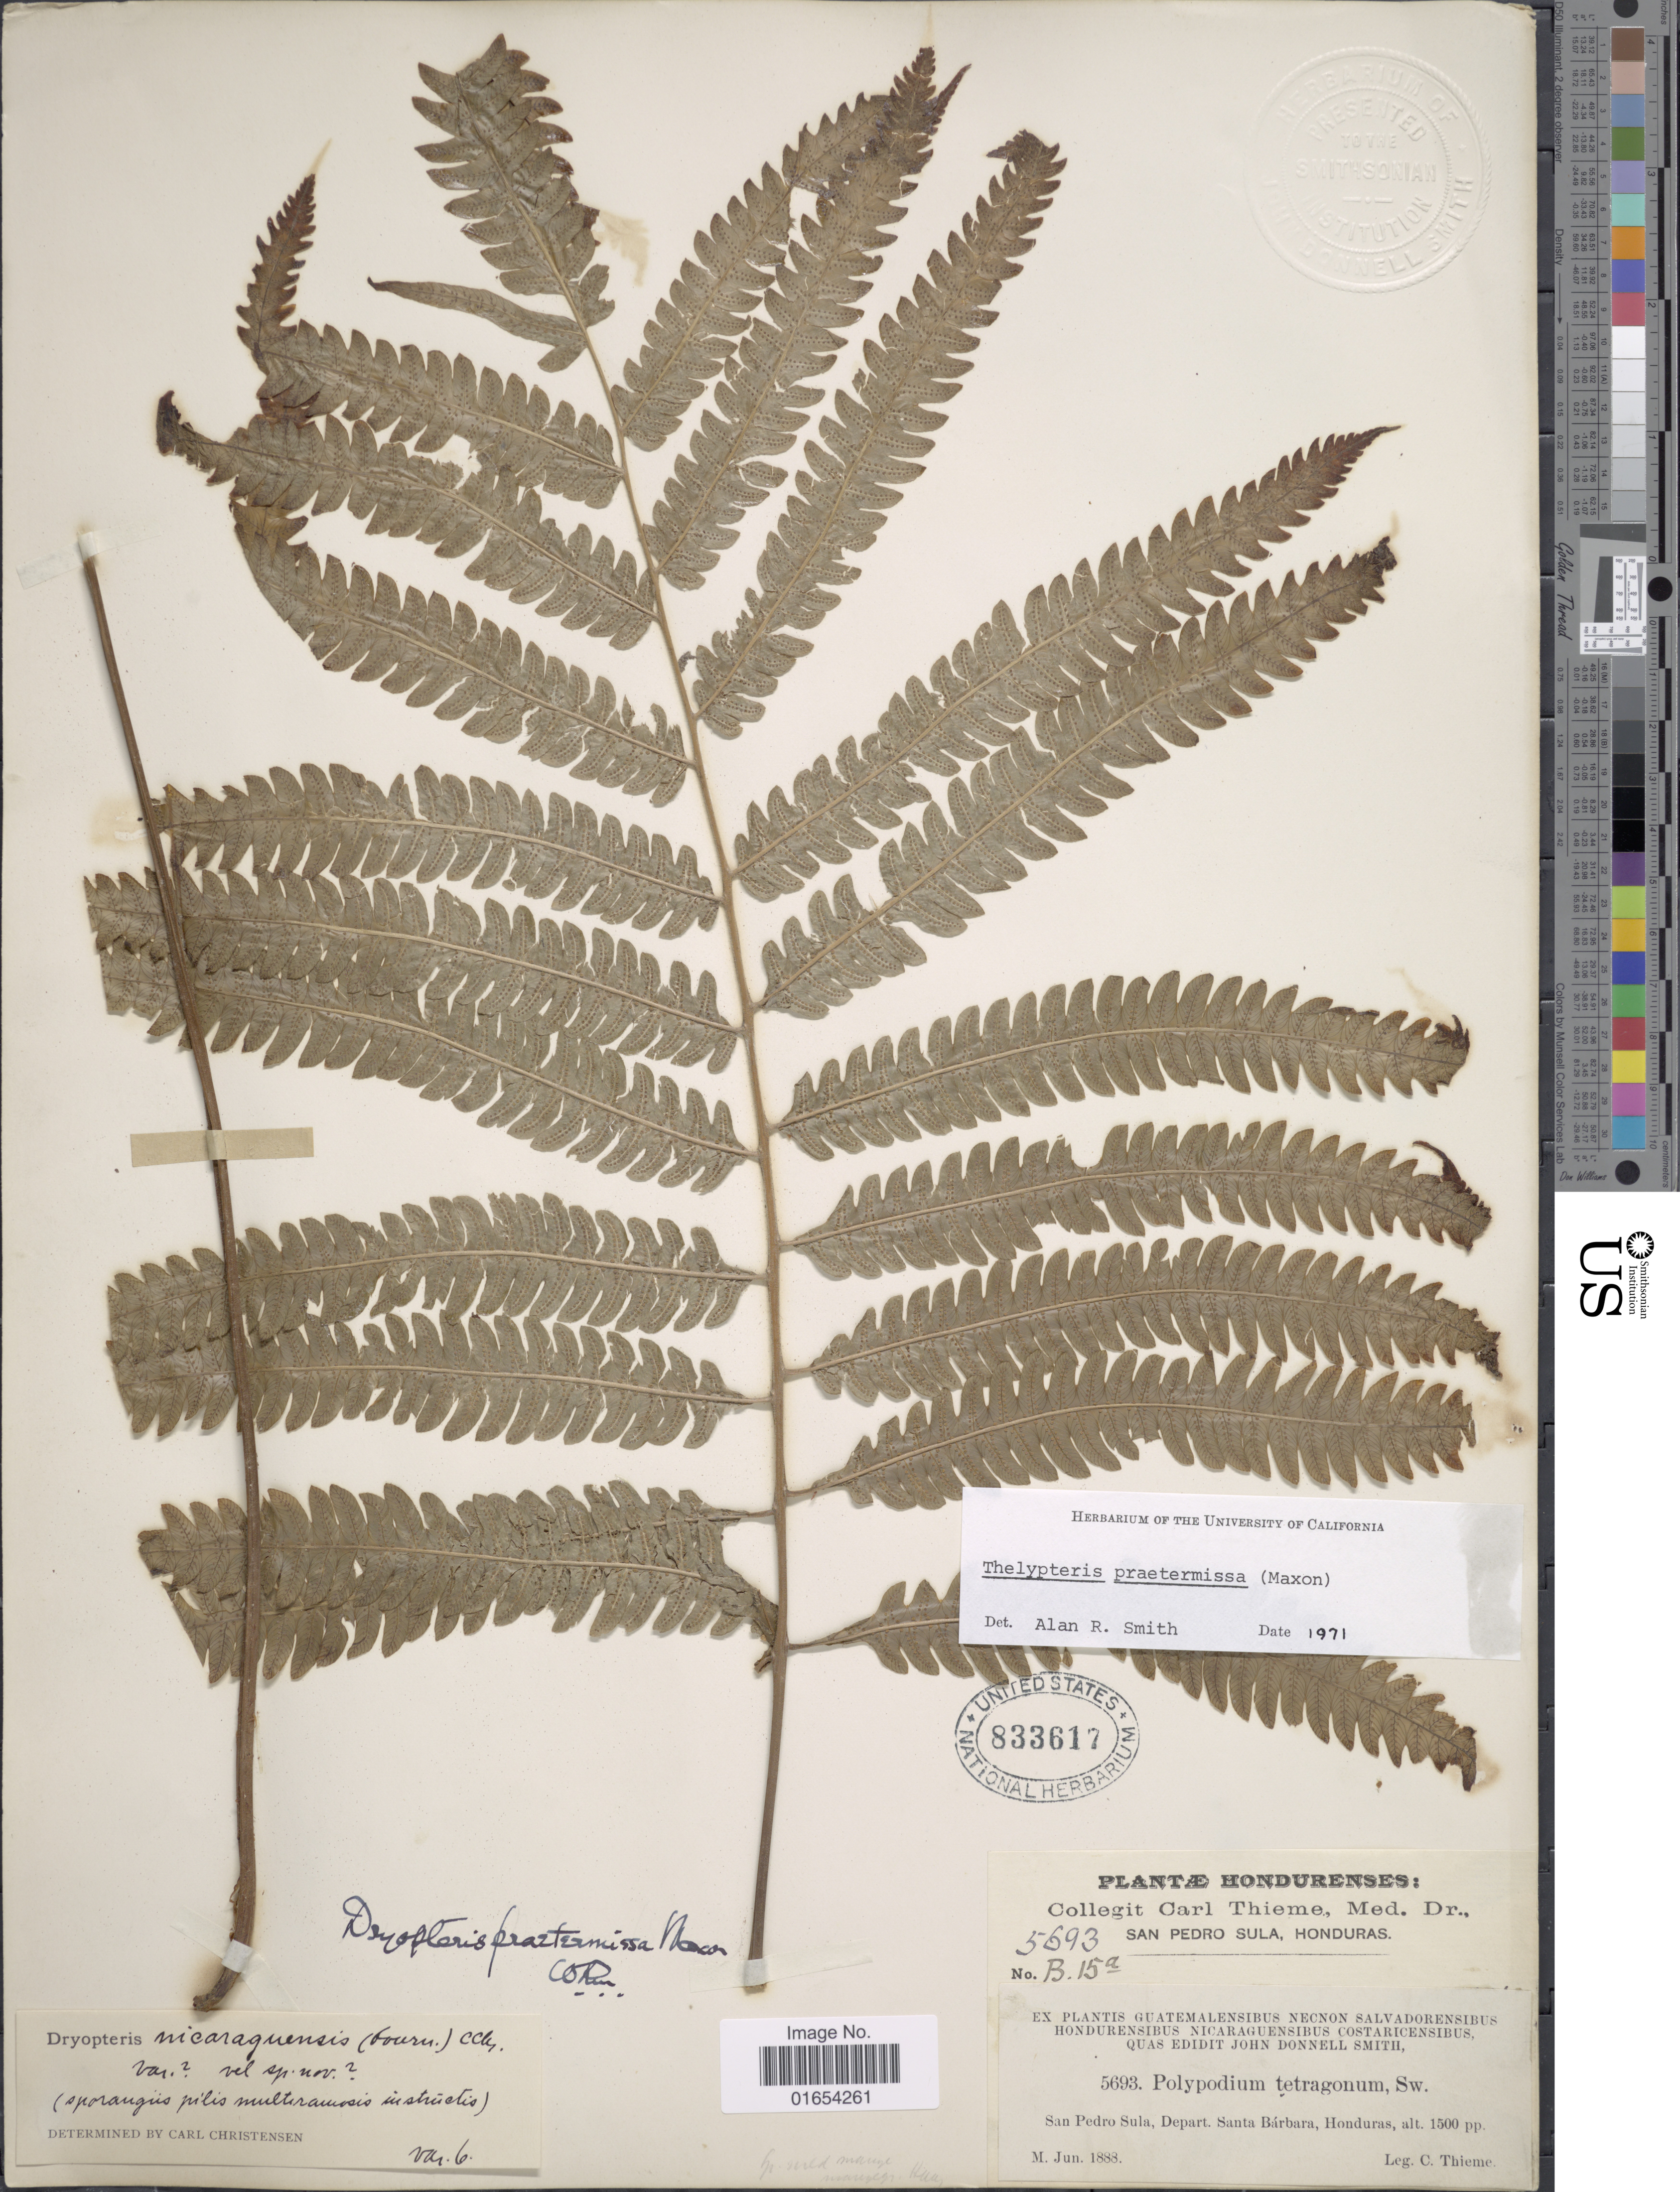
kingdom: Plantae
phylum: Tracheophyta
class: Polypodiopsida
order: Polypodiales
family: Thelypteridaceae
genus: Goniopteris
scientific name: Goniopteris praetermissa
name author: (Maxon) Salino & T.E. Almeida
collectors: C. Thieme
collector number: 5693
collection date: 1888-06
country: Honduras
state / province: Santa Bárbara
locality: San Pedro Sula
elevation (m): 457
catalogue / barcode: US 833617